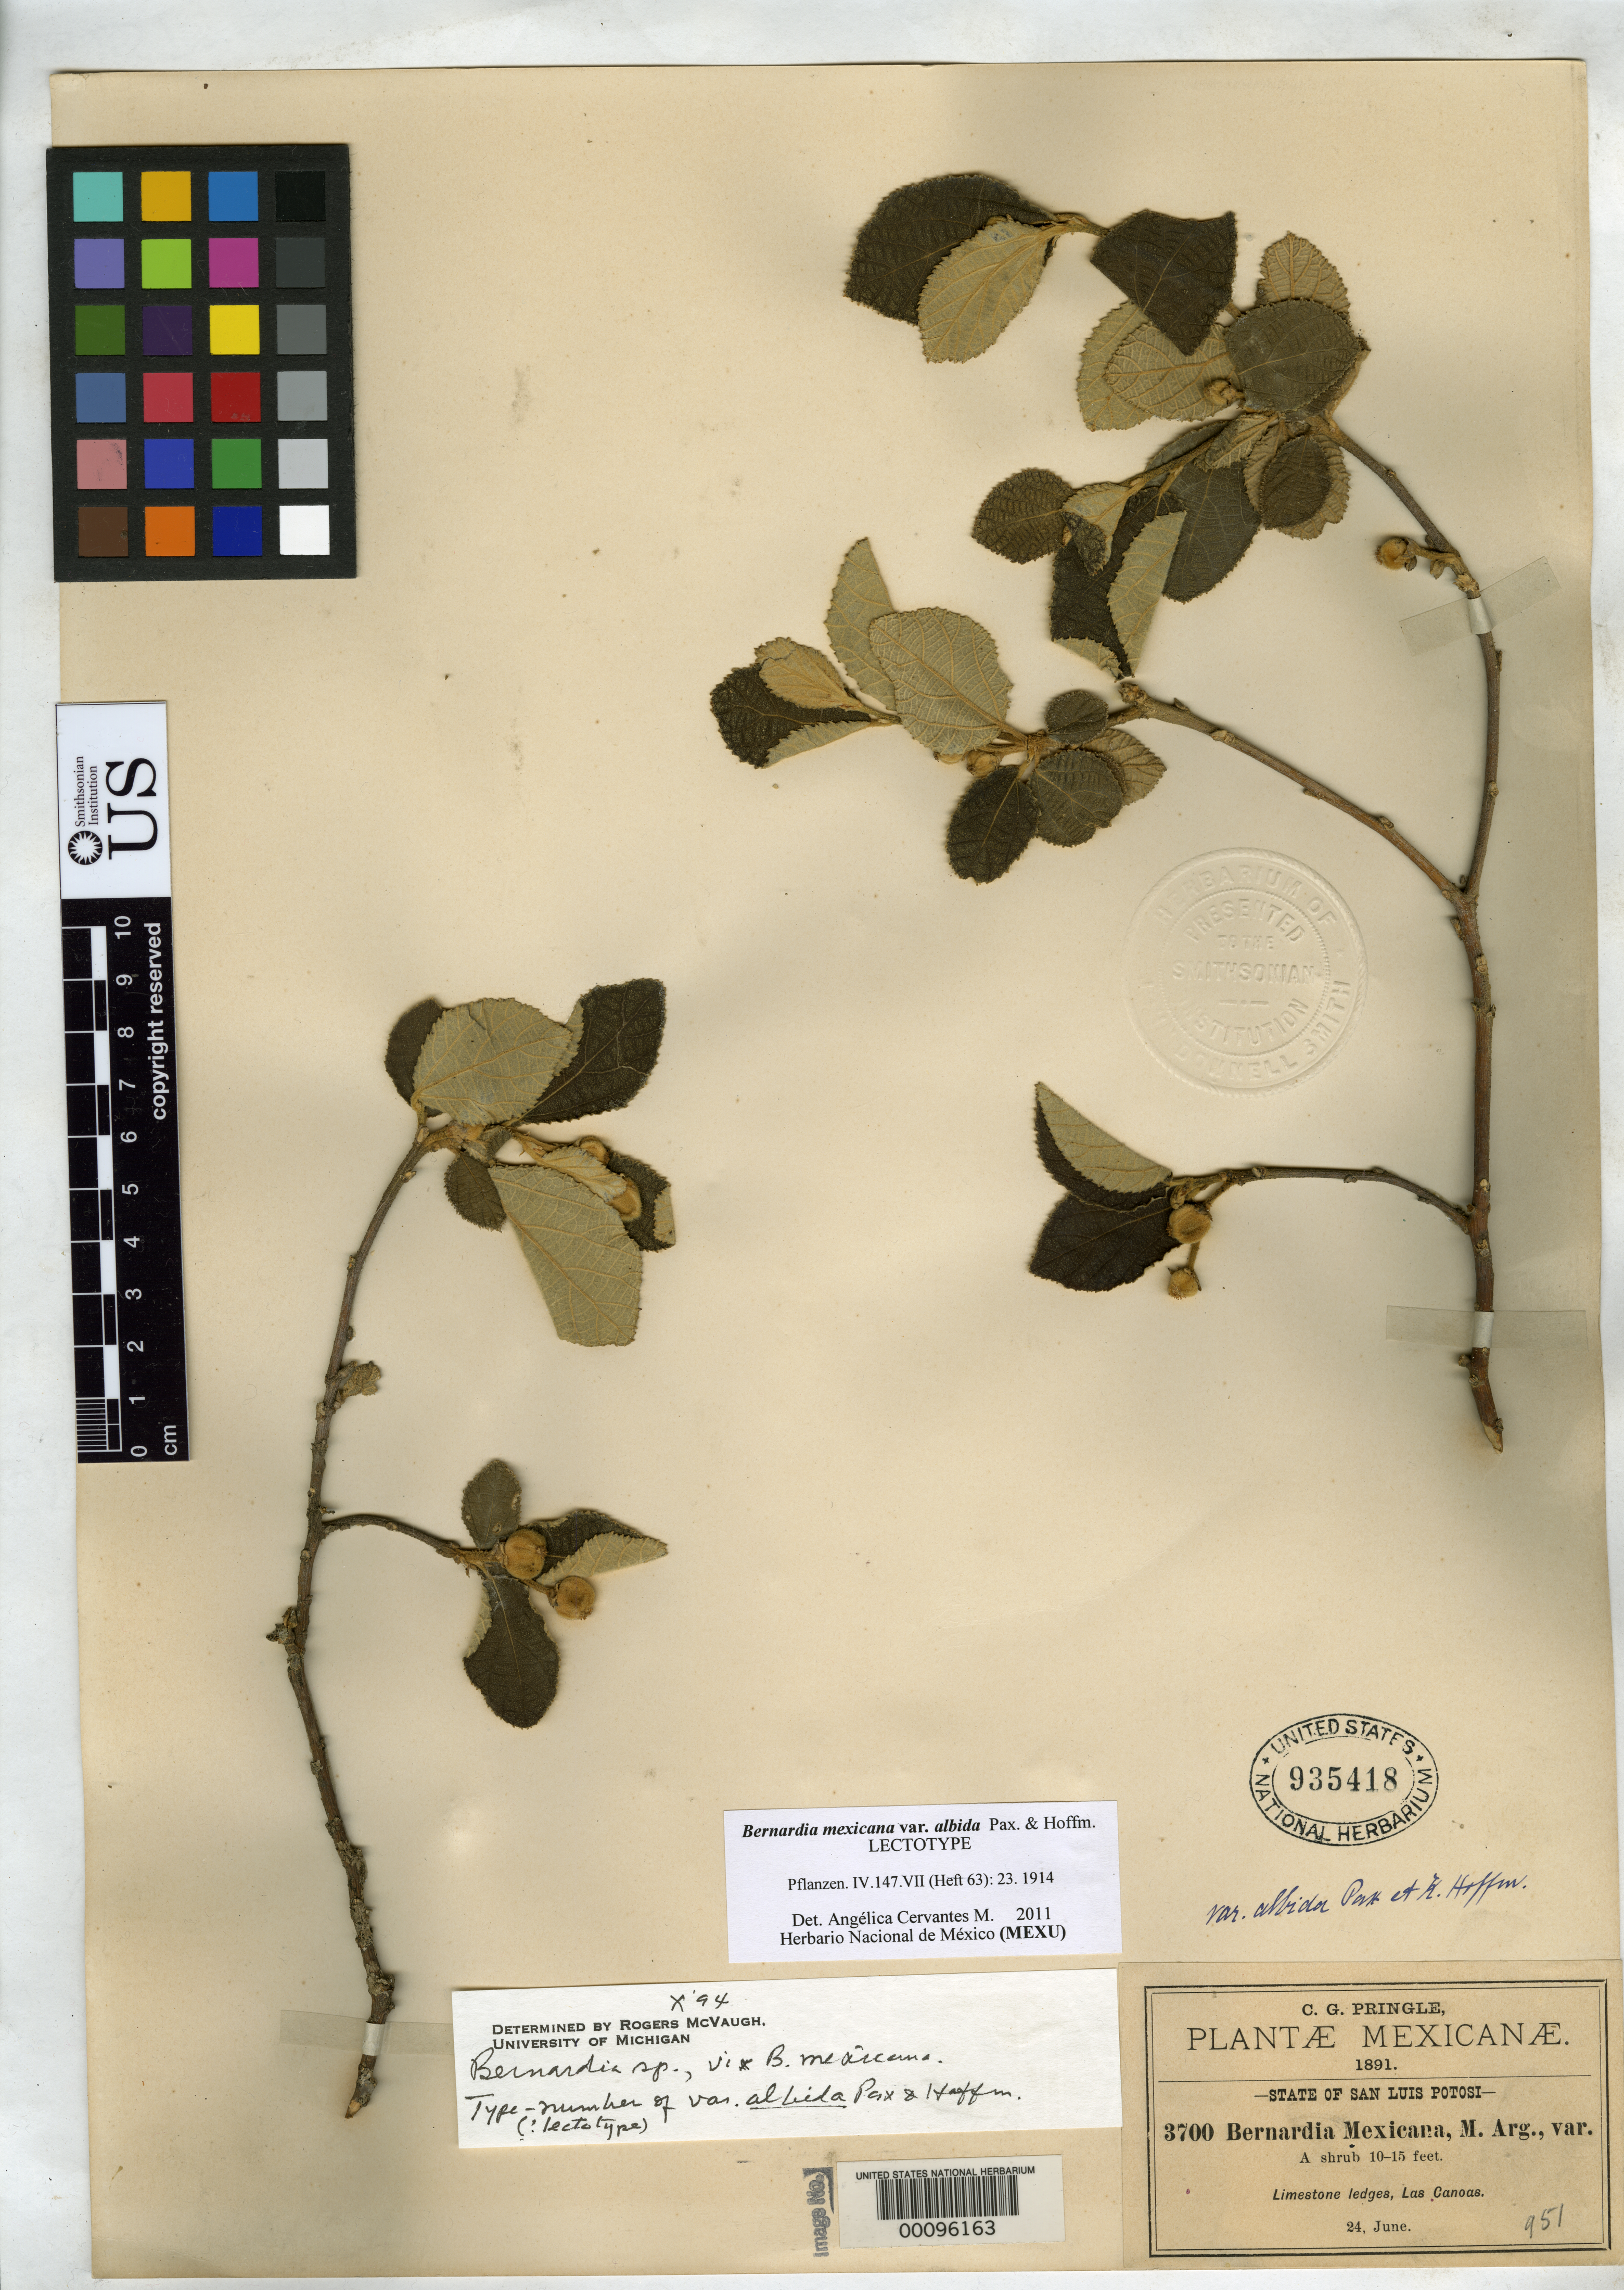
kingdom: Plantae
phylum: Tracheophyta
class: Magnoliopsida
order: Malpighiales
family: Euphorbiaceae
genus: Bernardia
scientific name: Bernardia mexicana var. albida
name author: Pax & K. Hoffm. in Engl.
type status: Isotype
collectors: C. G. Pringle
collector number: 3700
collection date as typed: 24 Jun 1891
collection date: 1891-06-24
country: Mexico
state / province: San Luis Potosi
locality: Las Canoas.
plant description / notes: Annotated as "type-number" by McVaugh (1994) and as "lectotype" by McVaugh (1994) and Cervantes M. (2011); lectotypification ined.?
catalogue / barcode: US 935418